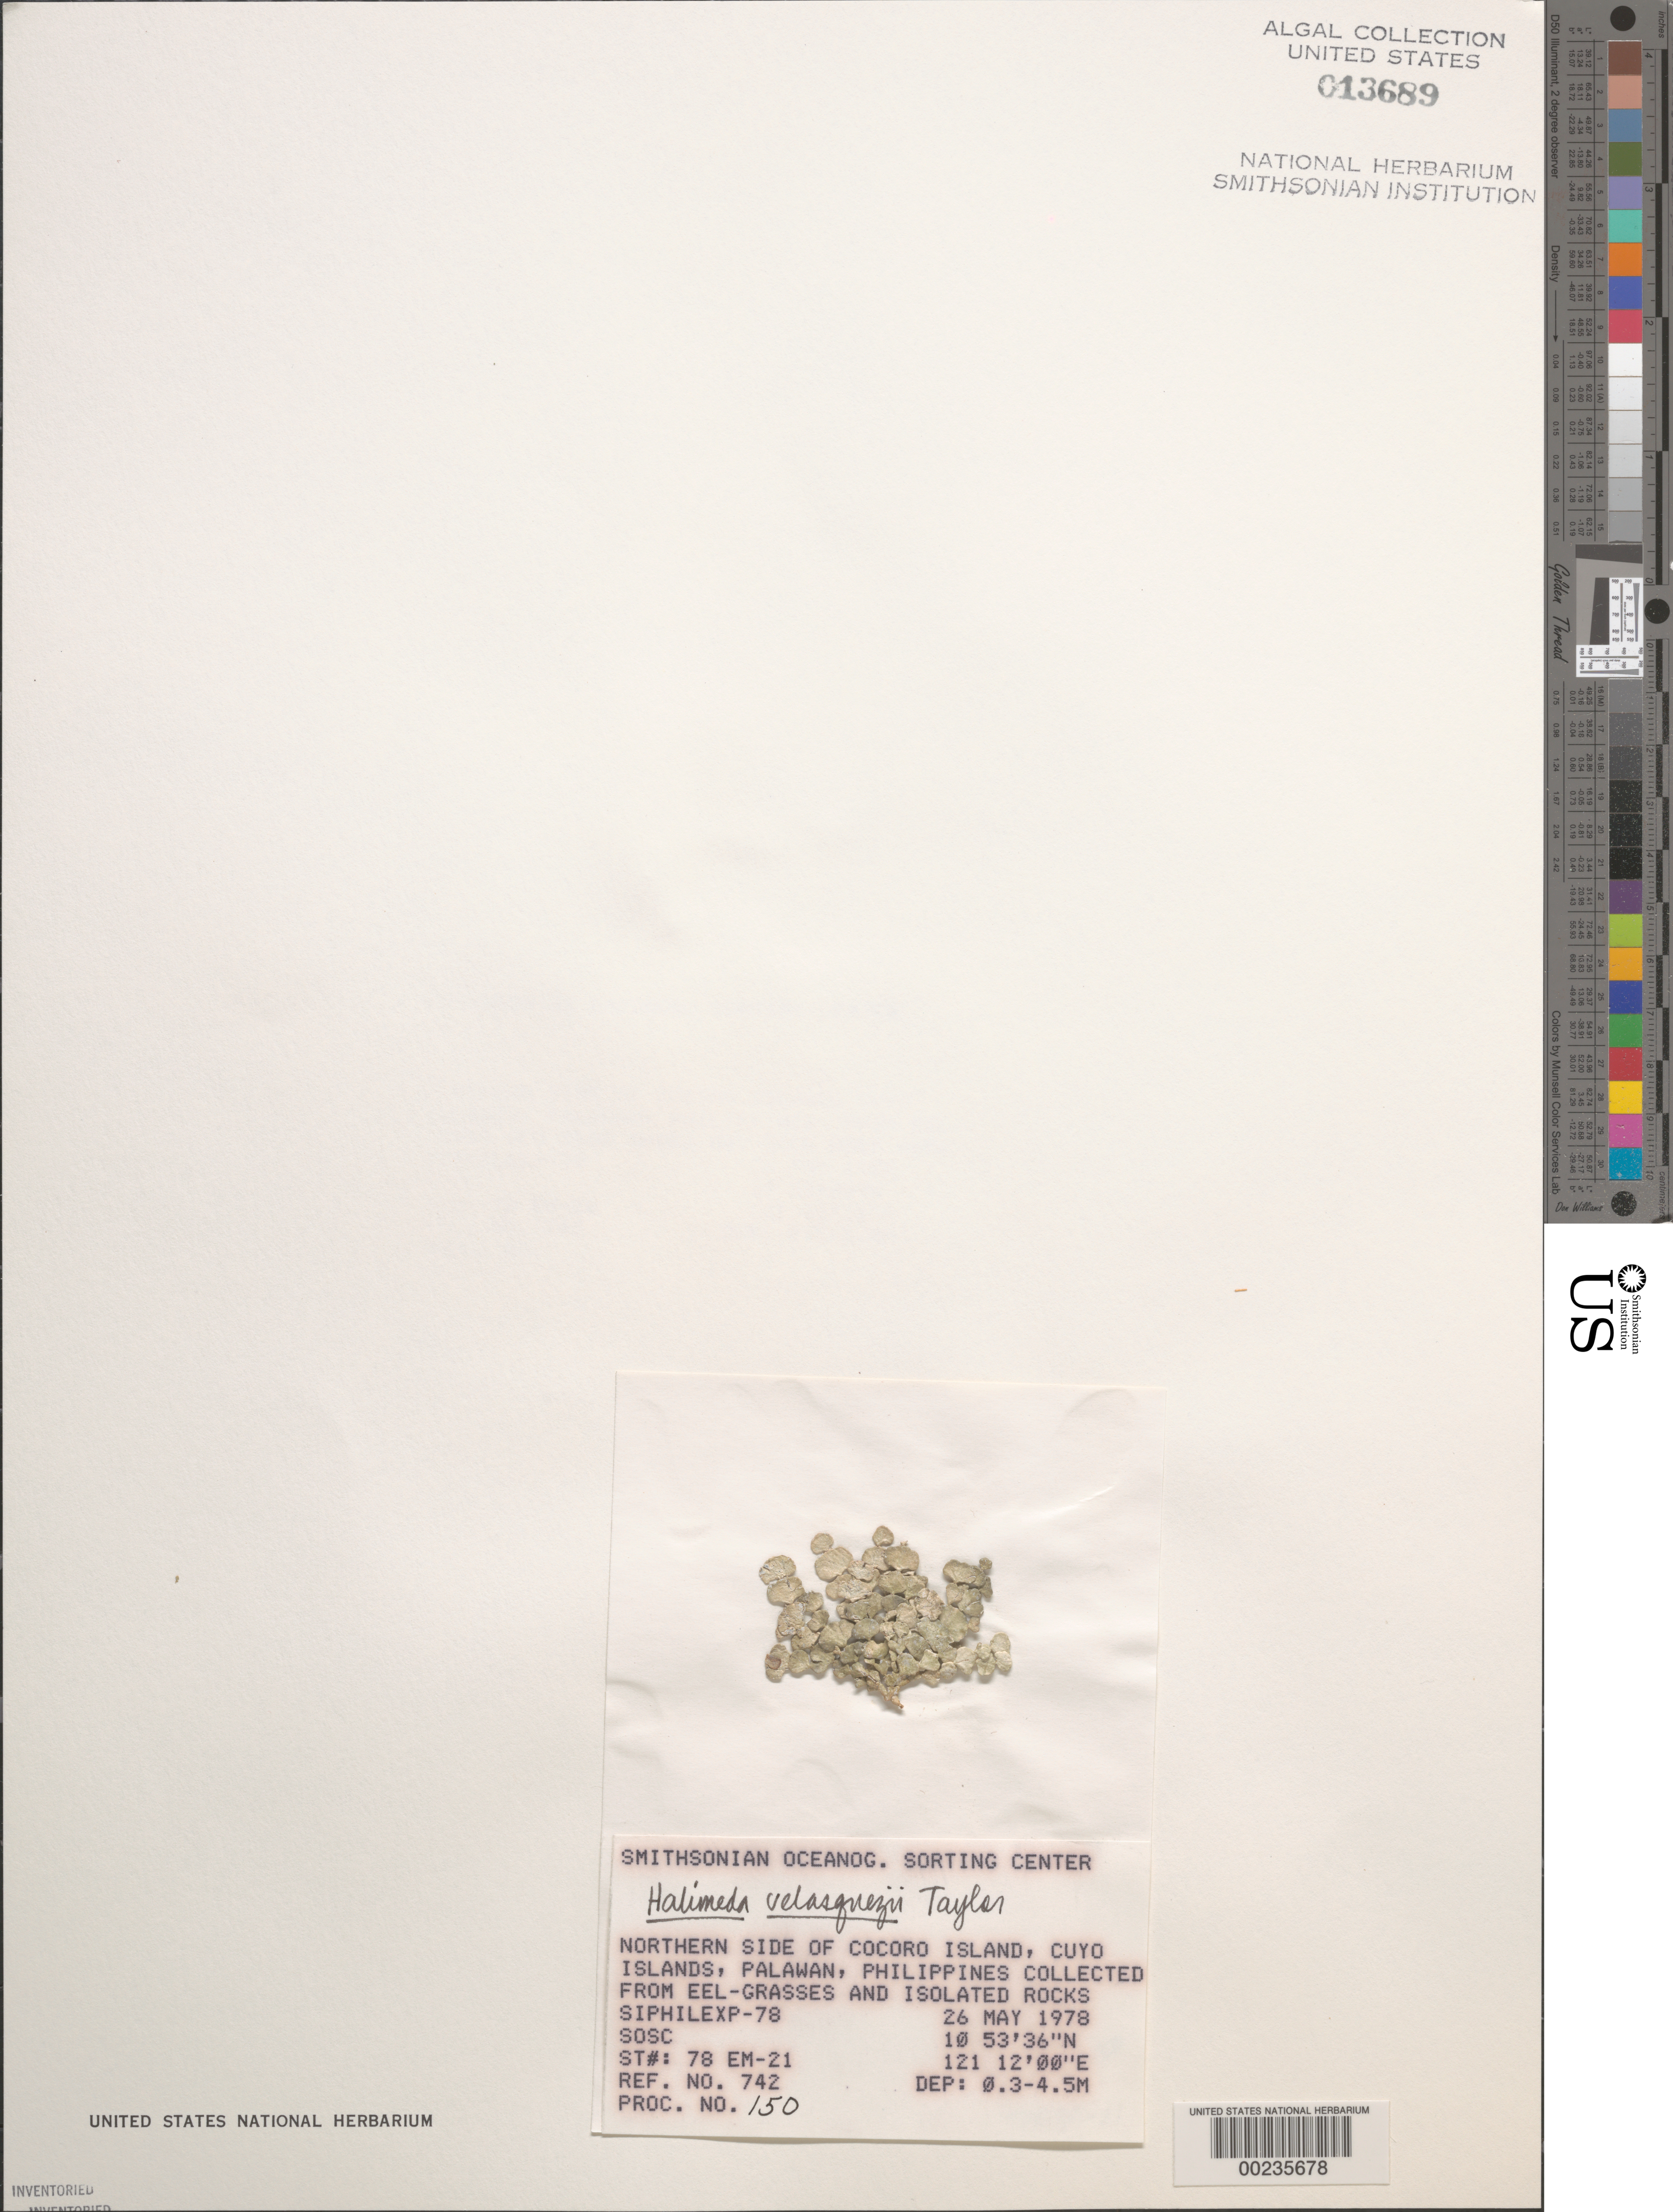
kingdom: Plantae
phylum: Chlorophyta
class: Ulvophyceae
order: Bryopsidales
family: Halimedaceae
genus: Halimeda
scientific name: Halimeda velasquezii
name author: W.R. Taylor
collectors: SOSC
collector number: Station 78 Em-21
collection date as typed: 26 May 1978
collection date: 1978-05-26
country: Philippines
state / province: Mimaropa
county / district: Palawan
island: Cocoro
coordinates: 10 53' 36" N, 121 12' 00" E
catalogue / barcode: US 13689